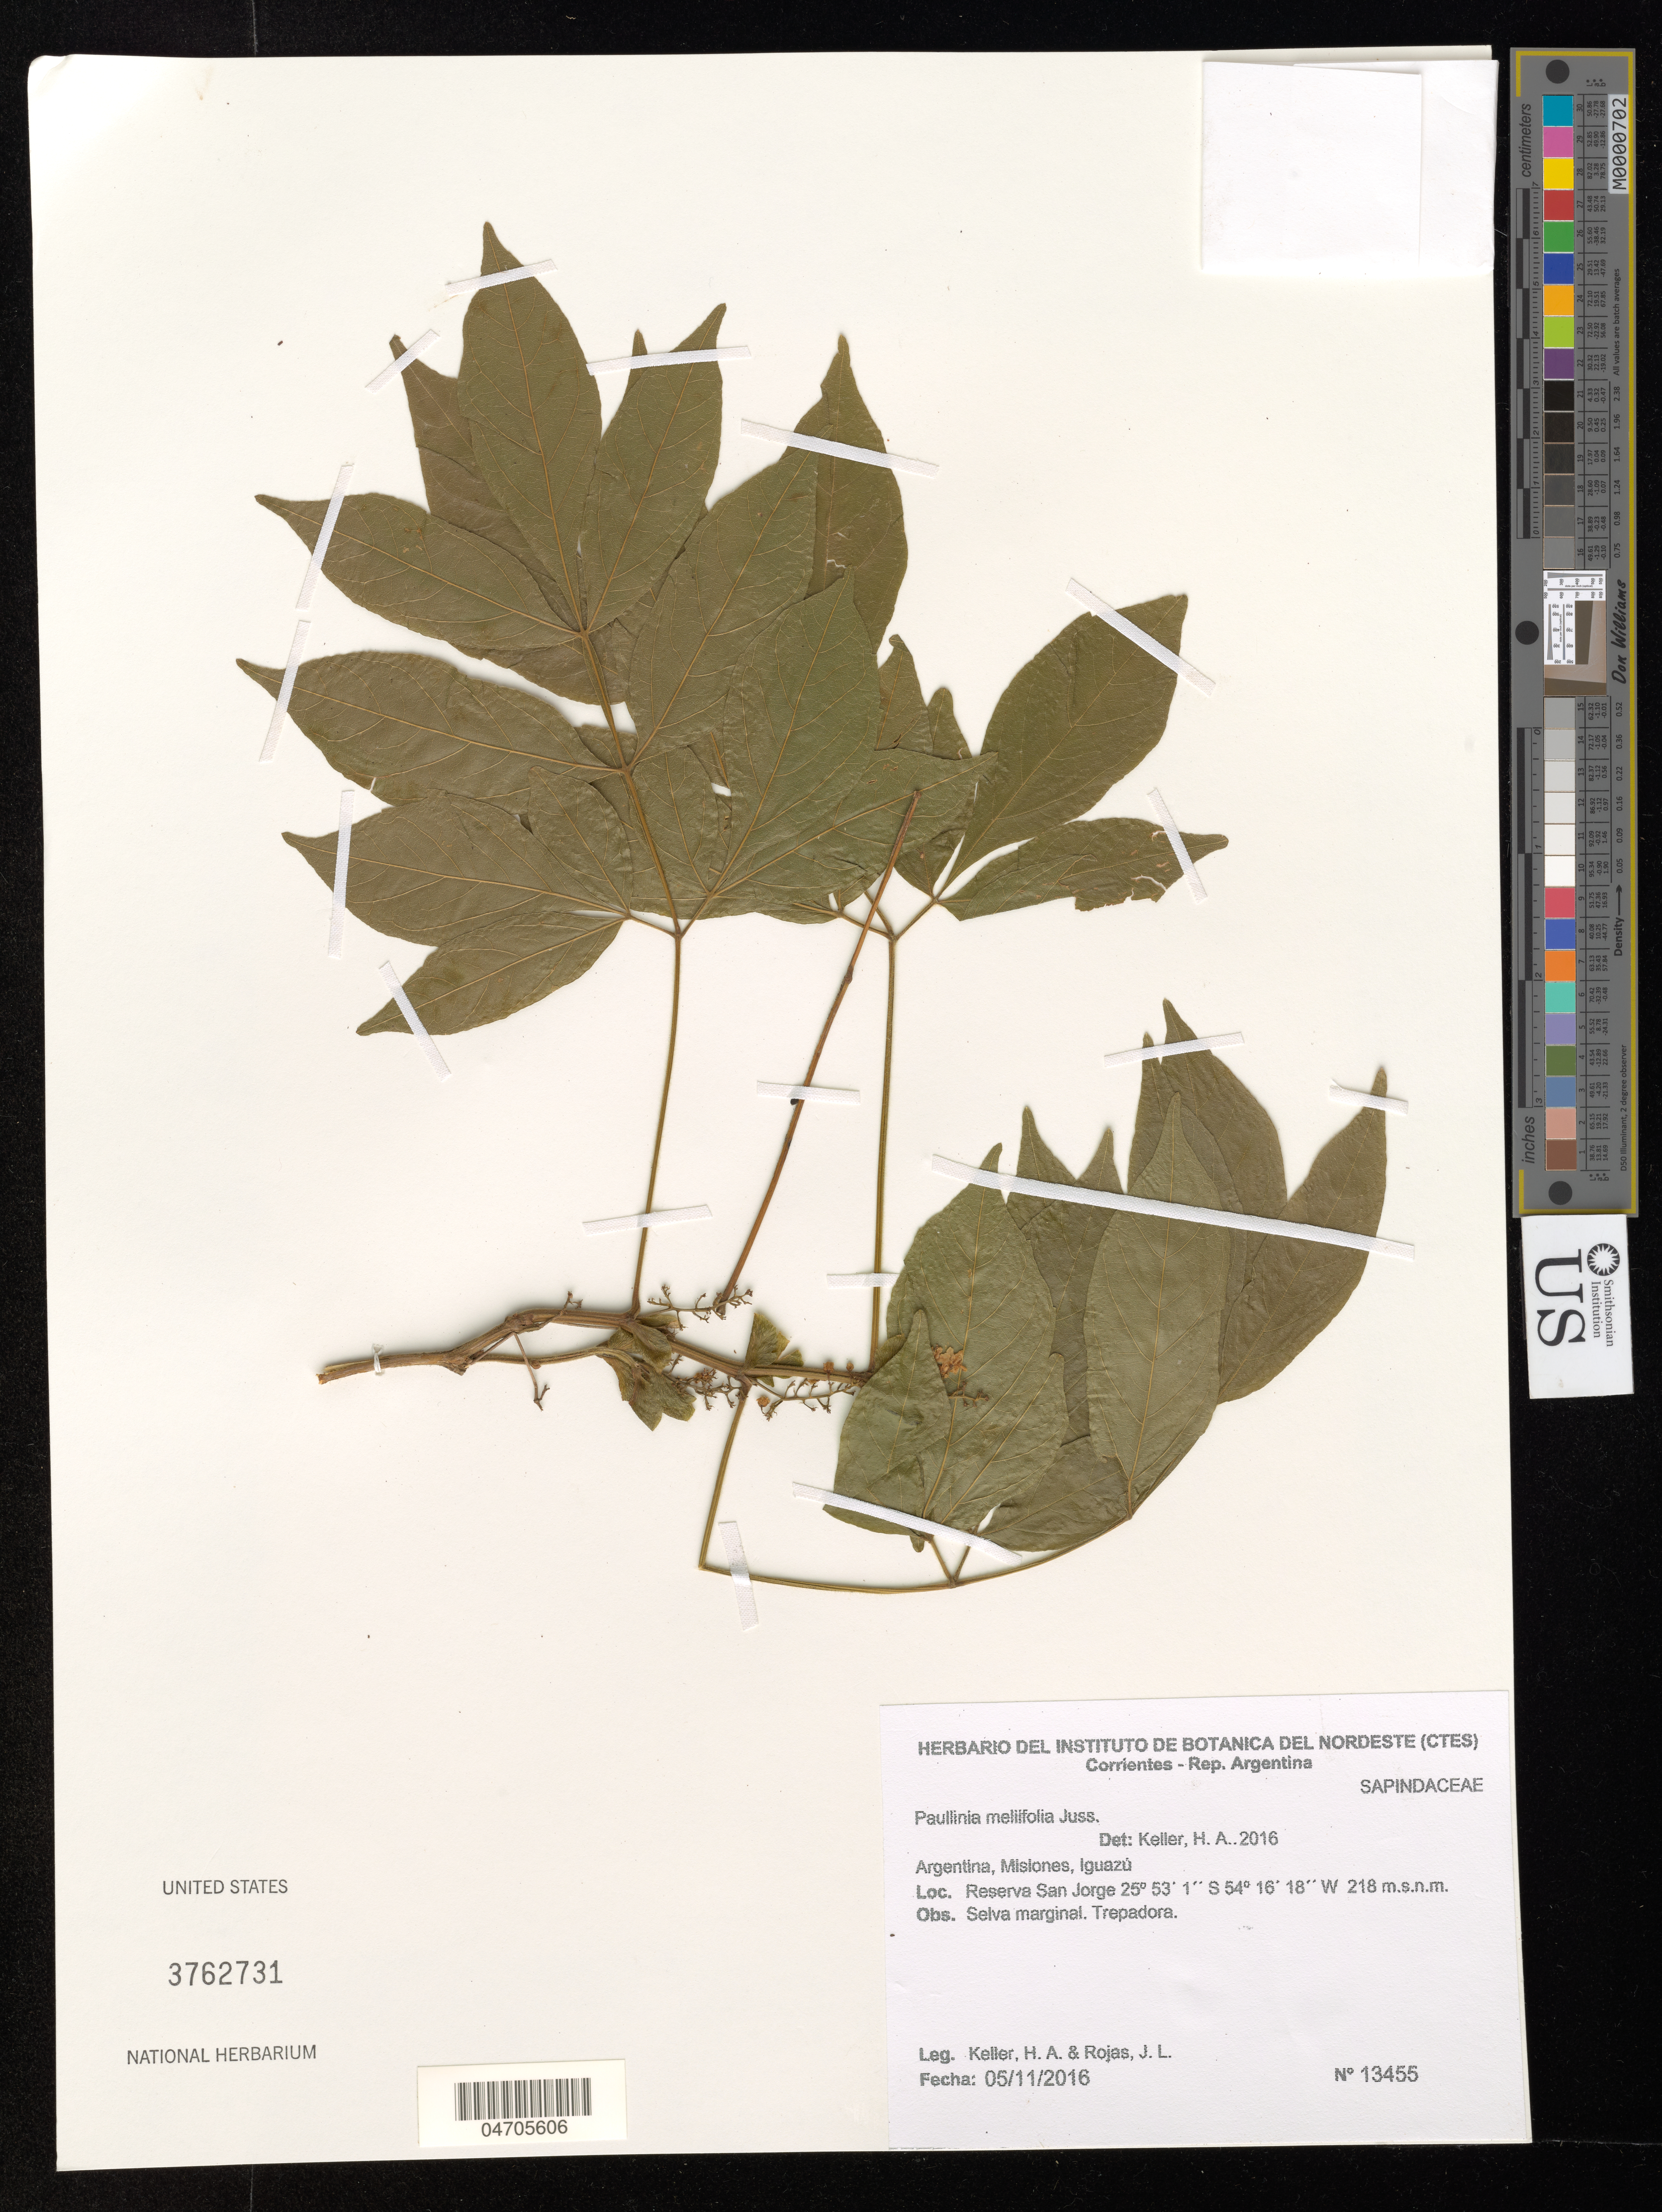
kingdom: Plantae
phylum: Tracheophyta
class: Magnoliopsida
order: Sapindales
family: Sapindaceae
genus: Paullinia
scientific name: Paullinia meliifolia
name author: Juss.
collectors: H. Keller & J. Rojas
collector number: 13455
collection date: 2016-11-05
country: Argentina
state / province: Misiones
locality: Iguazú. Reserva San Jorge.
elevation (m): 218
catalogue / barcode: US 3762731